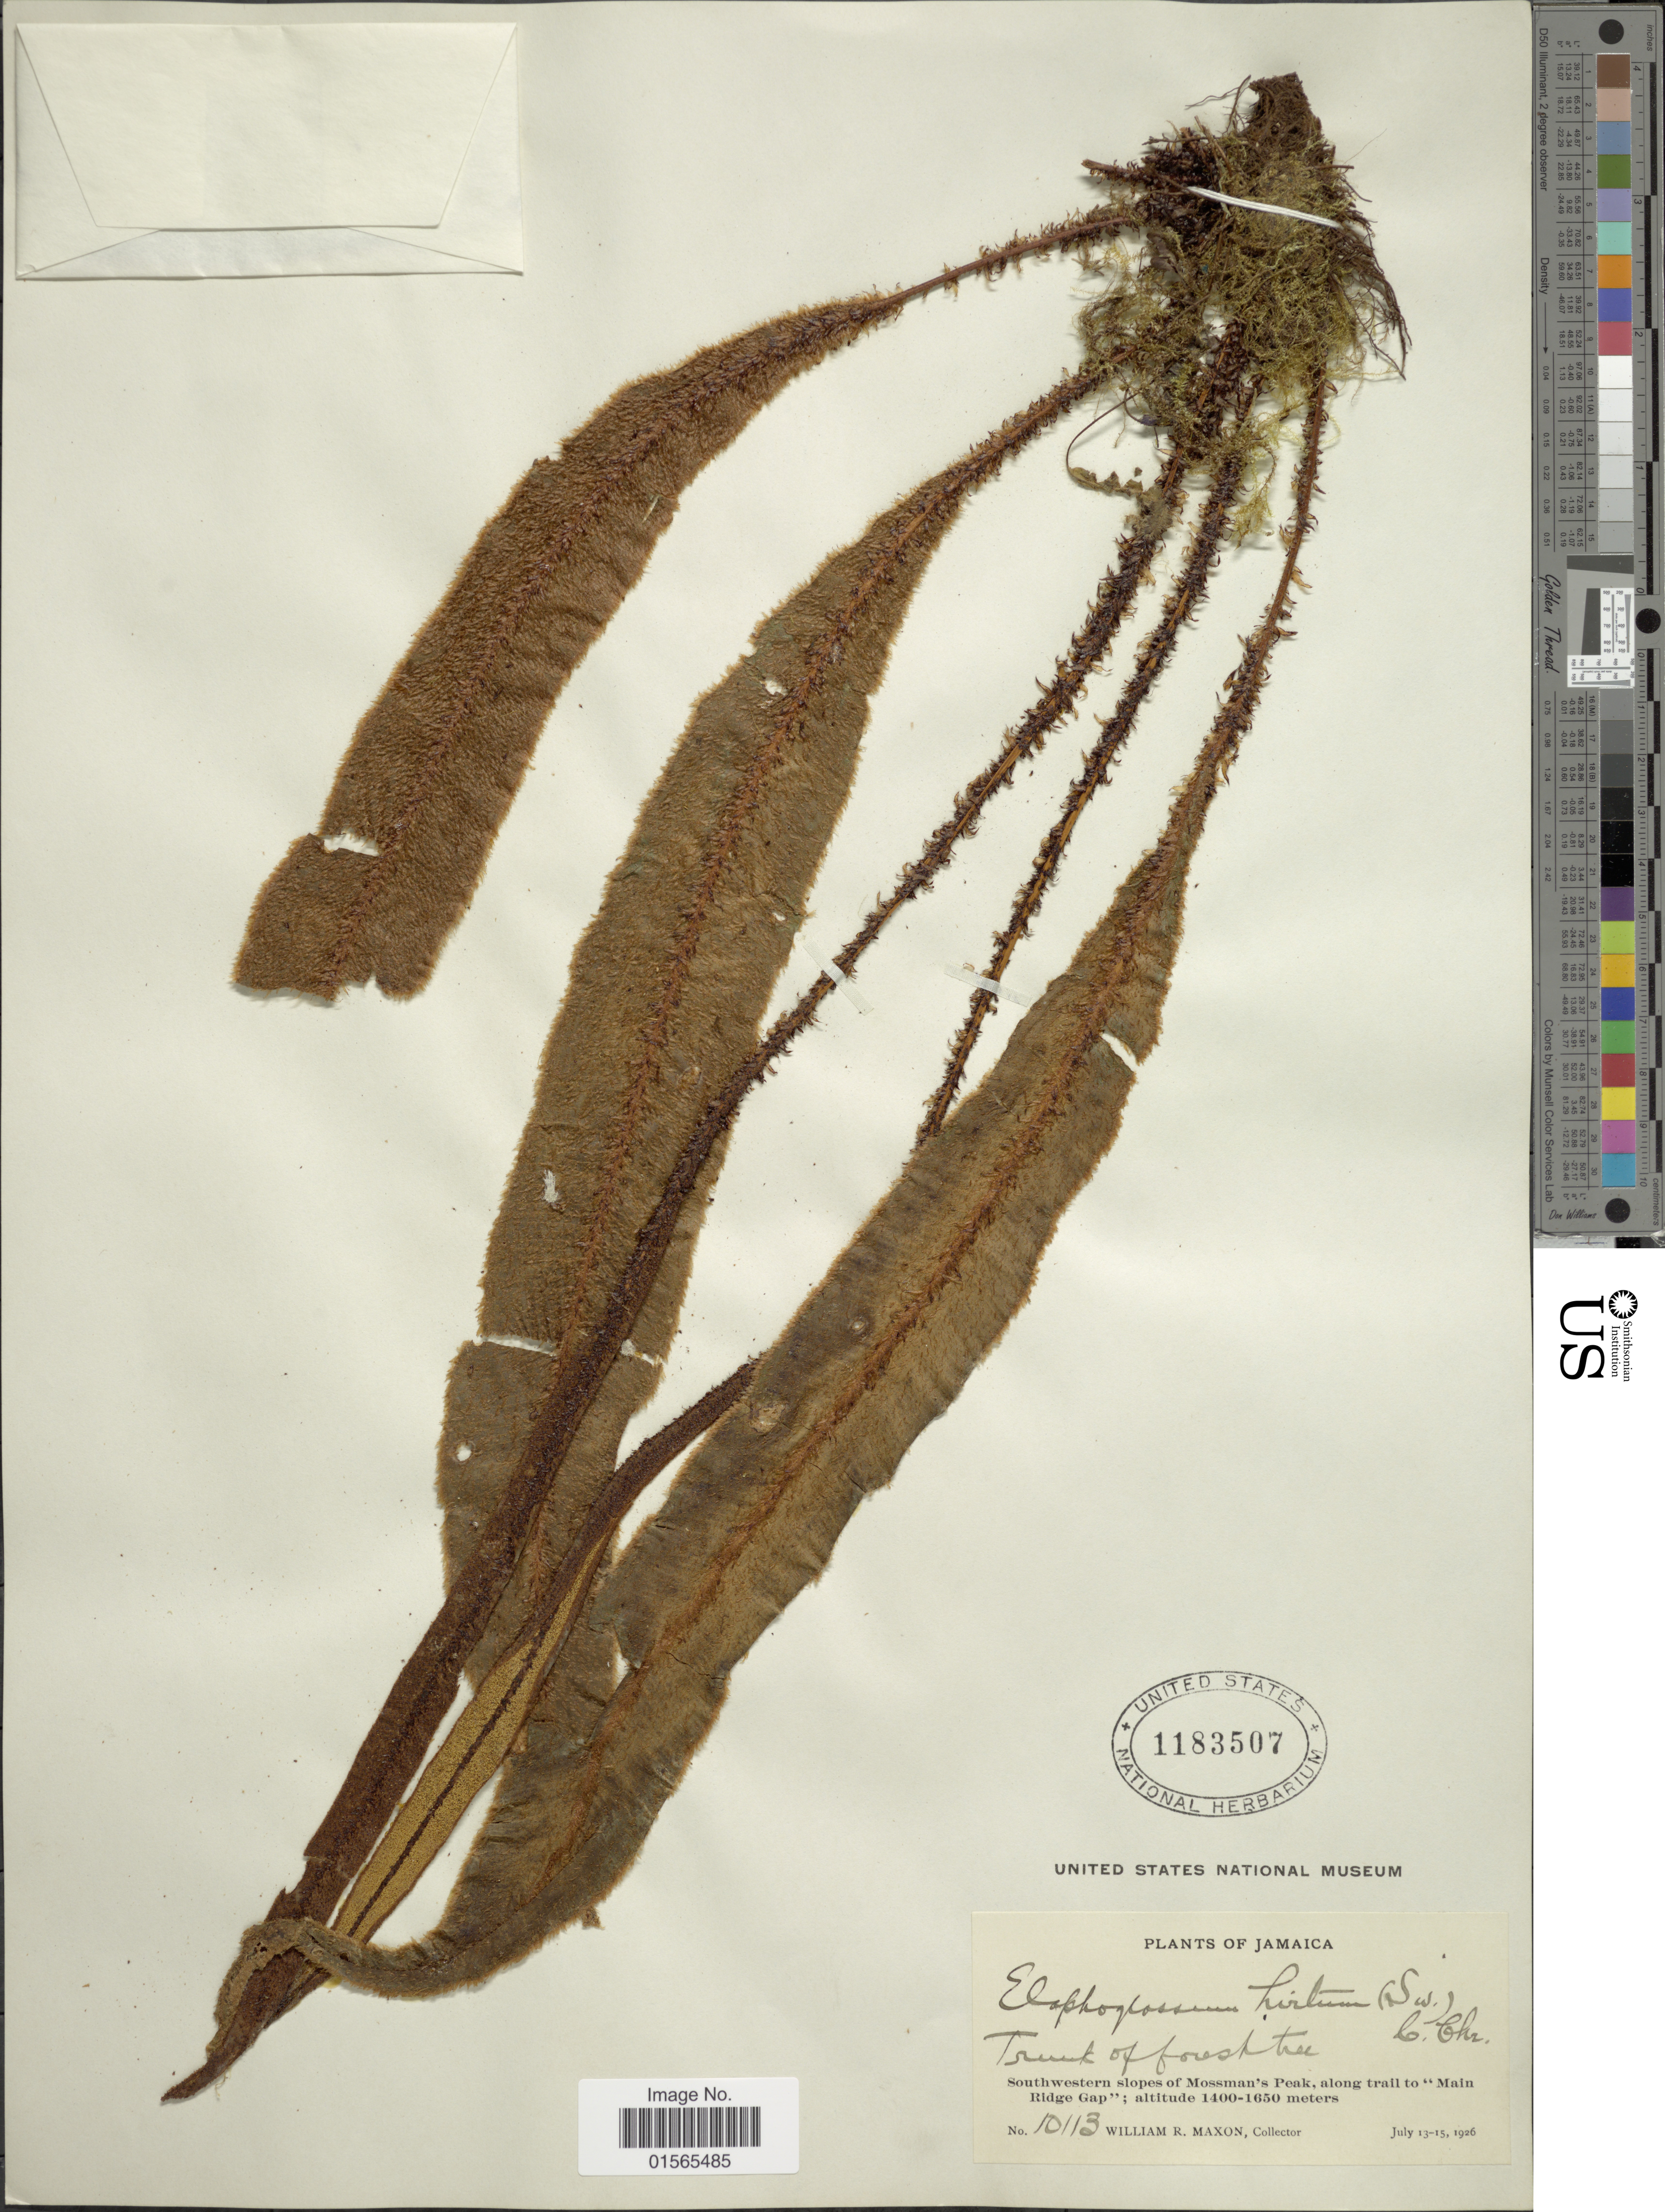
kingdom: Plantae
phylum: Tracheophyta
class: Polypodiopsida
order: Polypodiales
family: Dryopteridaceae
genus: Elaphoglossum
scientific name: Elaphoglossum hirtum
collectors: W. R. Maxon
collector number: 10113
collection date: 1926-07-13/1926-07-15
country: Jamaica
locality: Southwestern slopes of Mossman's Peak, along trail to "Main Ridge Gap"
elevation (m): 1400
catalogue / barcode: US 1183507